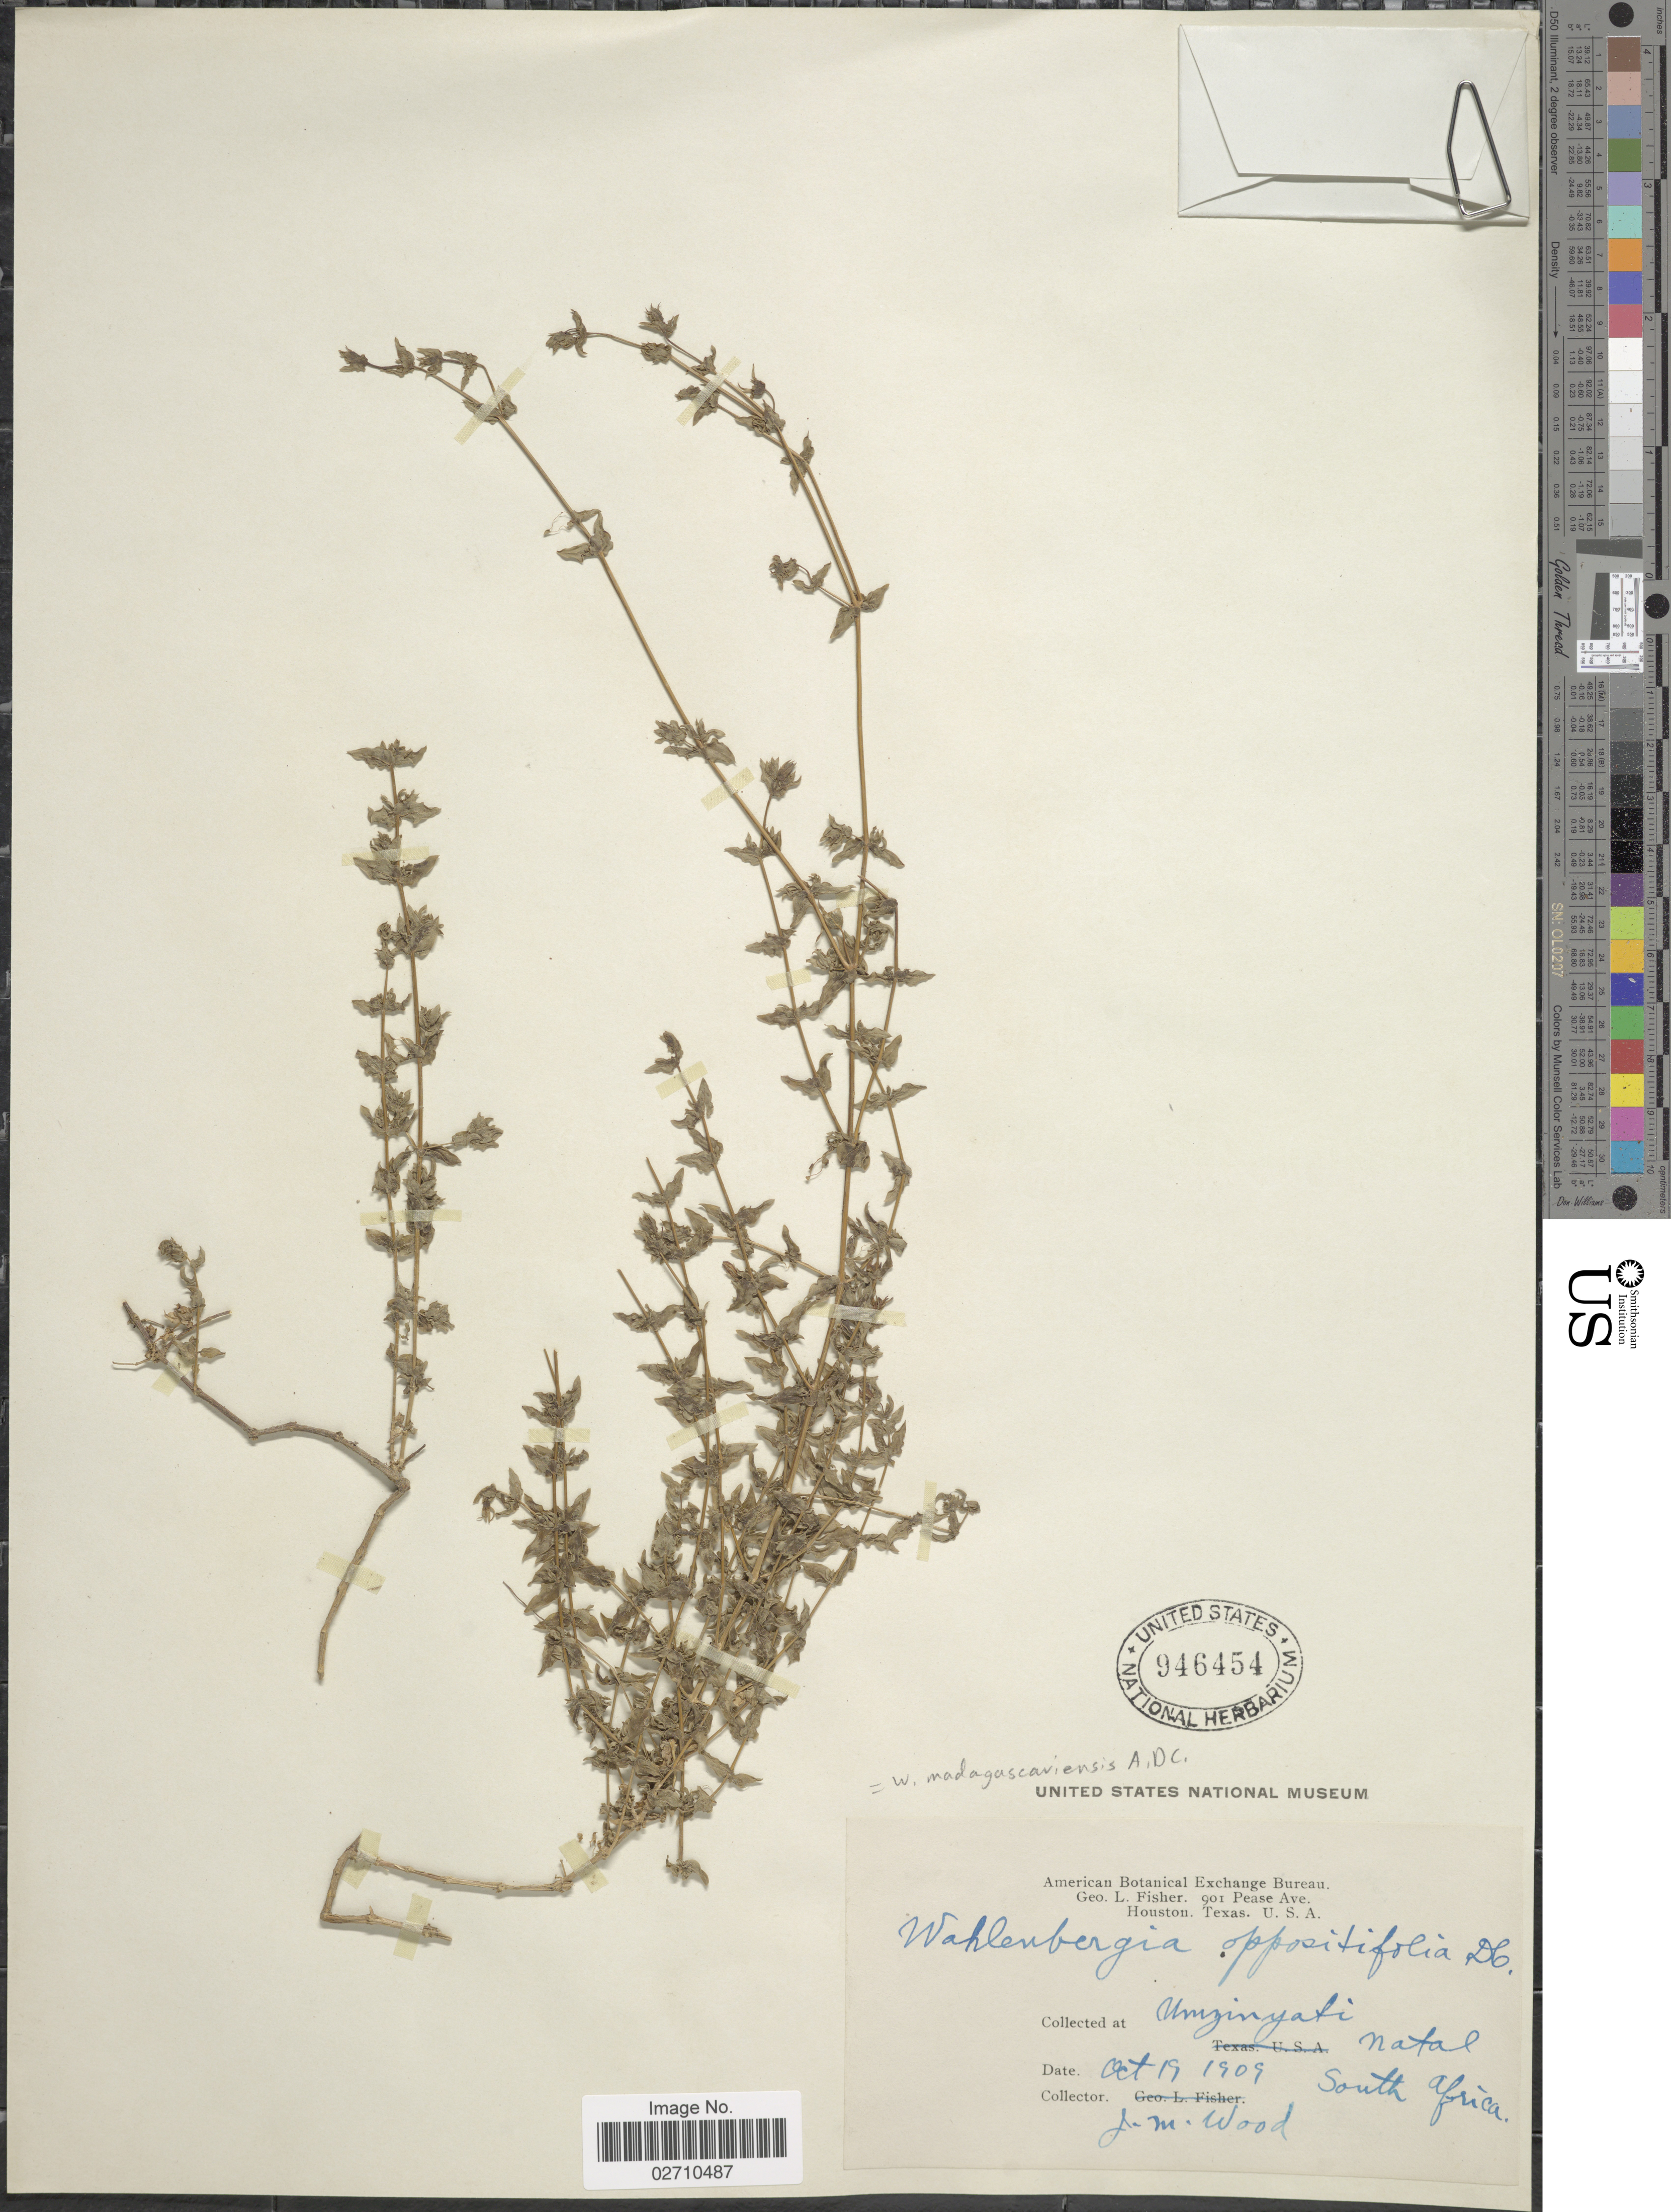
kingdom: Plantae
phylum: Tracheophyta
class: Magnoliopsida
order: Asterales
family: Campanulaceae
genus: Wahlenbergia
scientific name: Wahlenbergia madagascariensis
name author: A. DC.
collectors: J. M. Wood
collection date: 1909-10-19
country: South Africa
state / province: KwaZulu-Natal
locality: Umzinyati, Natal.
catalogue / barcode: US 946454